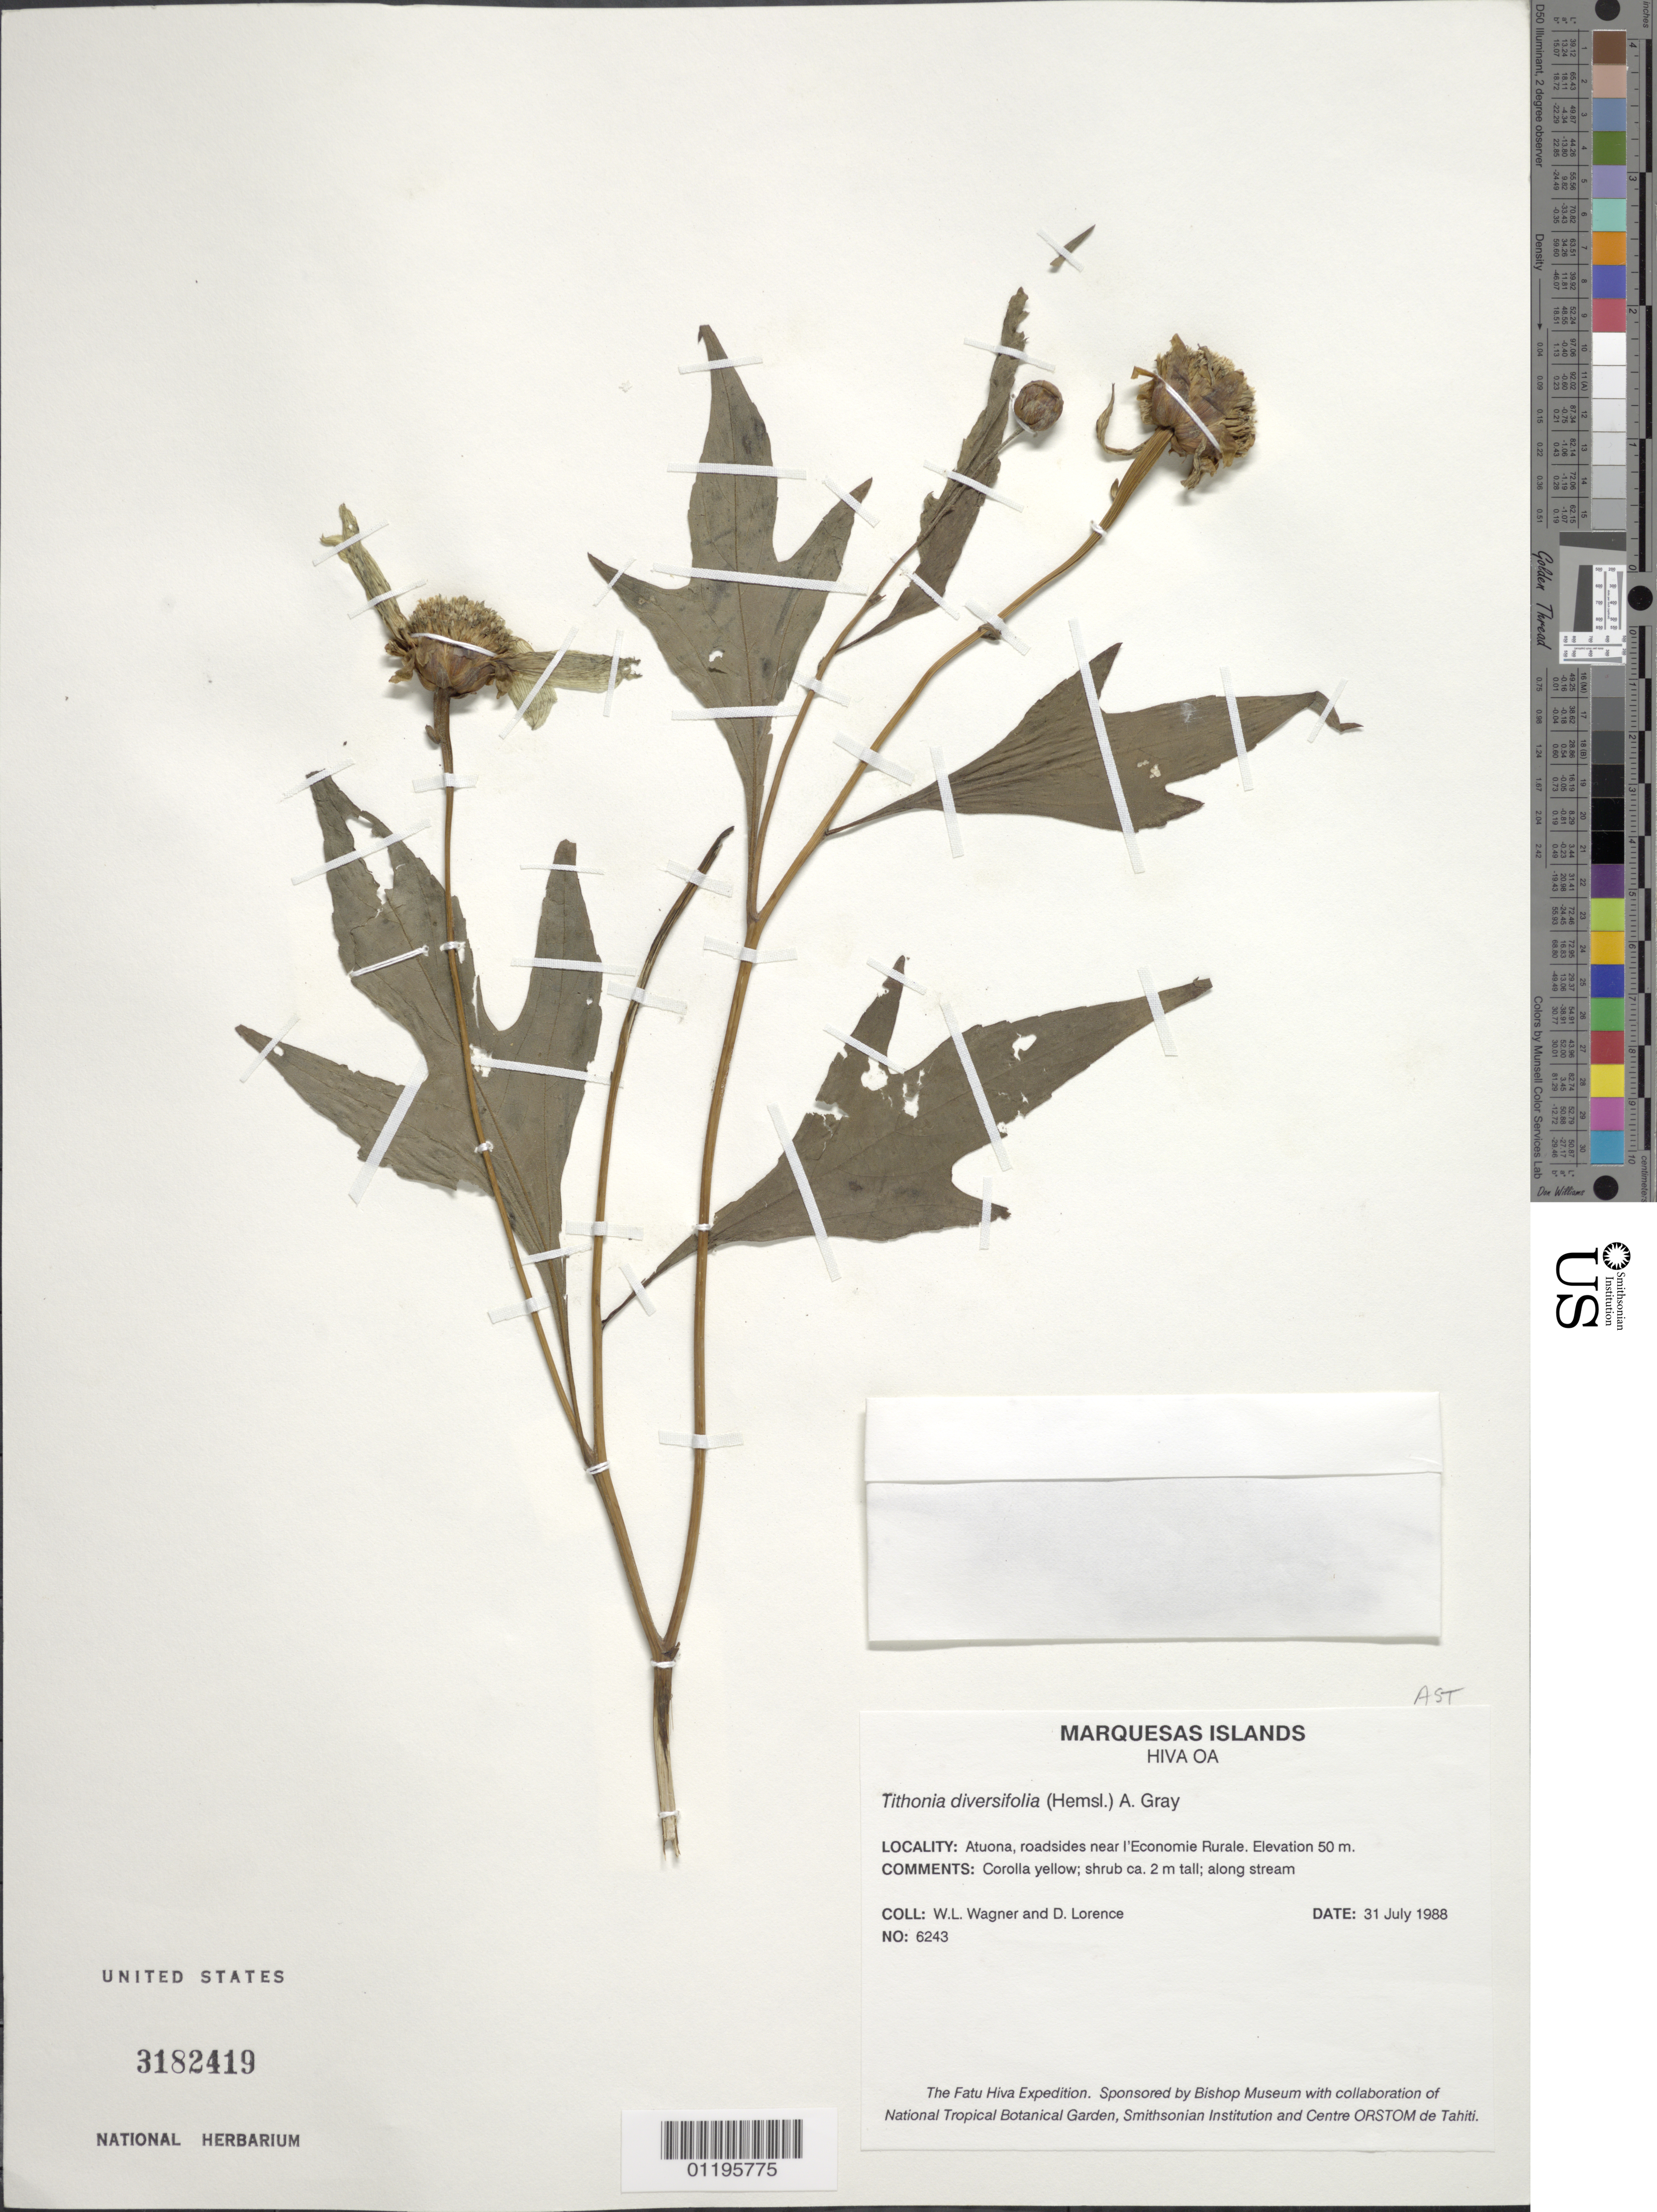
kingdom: Plantae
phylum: Tracheophyta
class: Magnoliopsida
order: Asterales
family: Asteraceae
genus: Tithonia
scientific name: Tithonia diversifolia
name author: (Hemsl.) A. Gray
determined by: Florence, J.; Wagner, W. L.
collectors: W. L. Wagner & D. Lorence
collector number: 6243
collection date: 1988-07-31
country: French Polynesia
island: Hiva Oa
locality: Atuona, roadsides near l'Economie Rurale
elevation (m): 50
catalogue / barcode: US 3182419